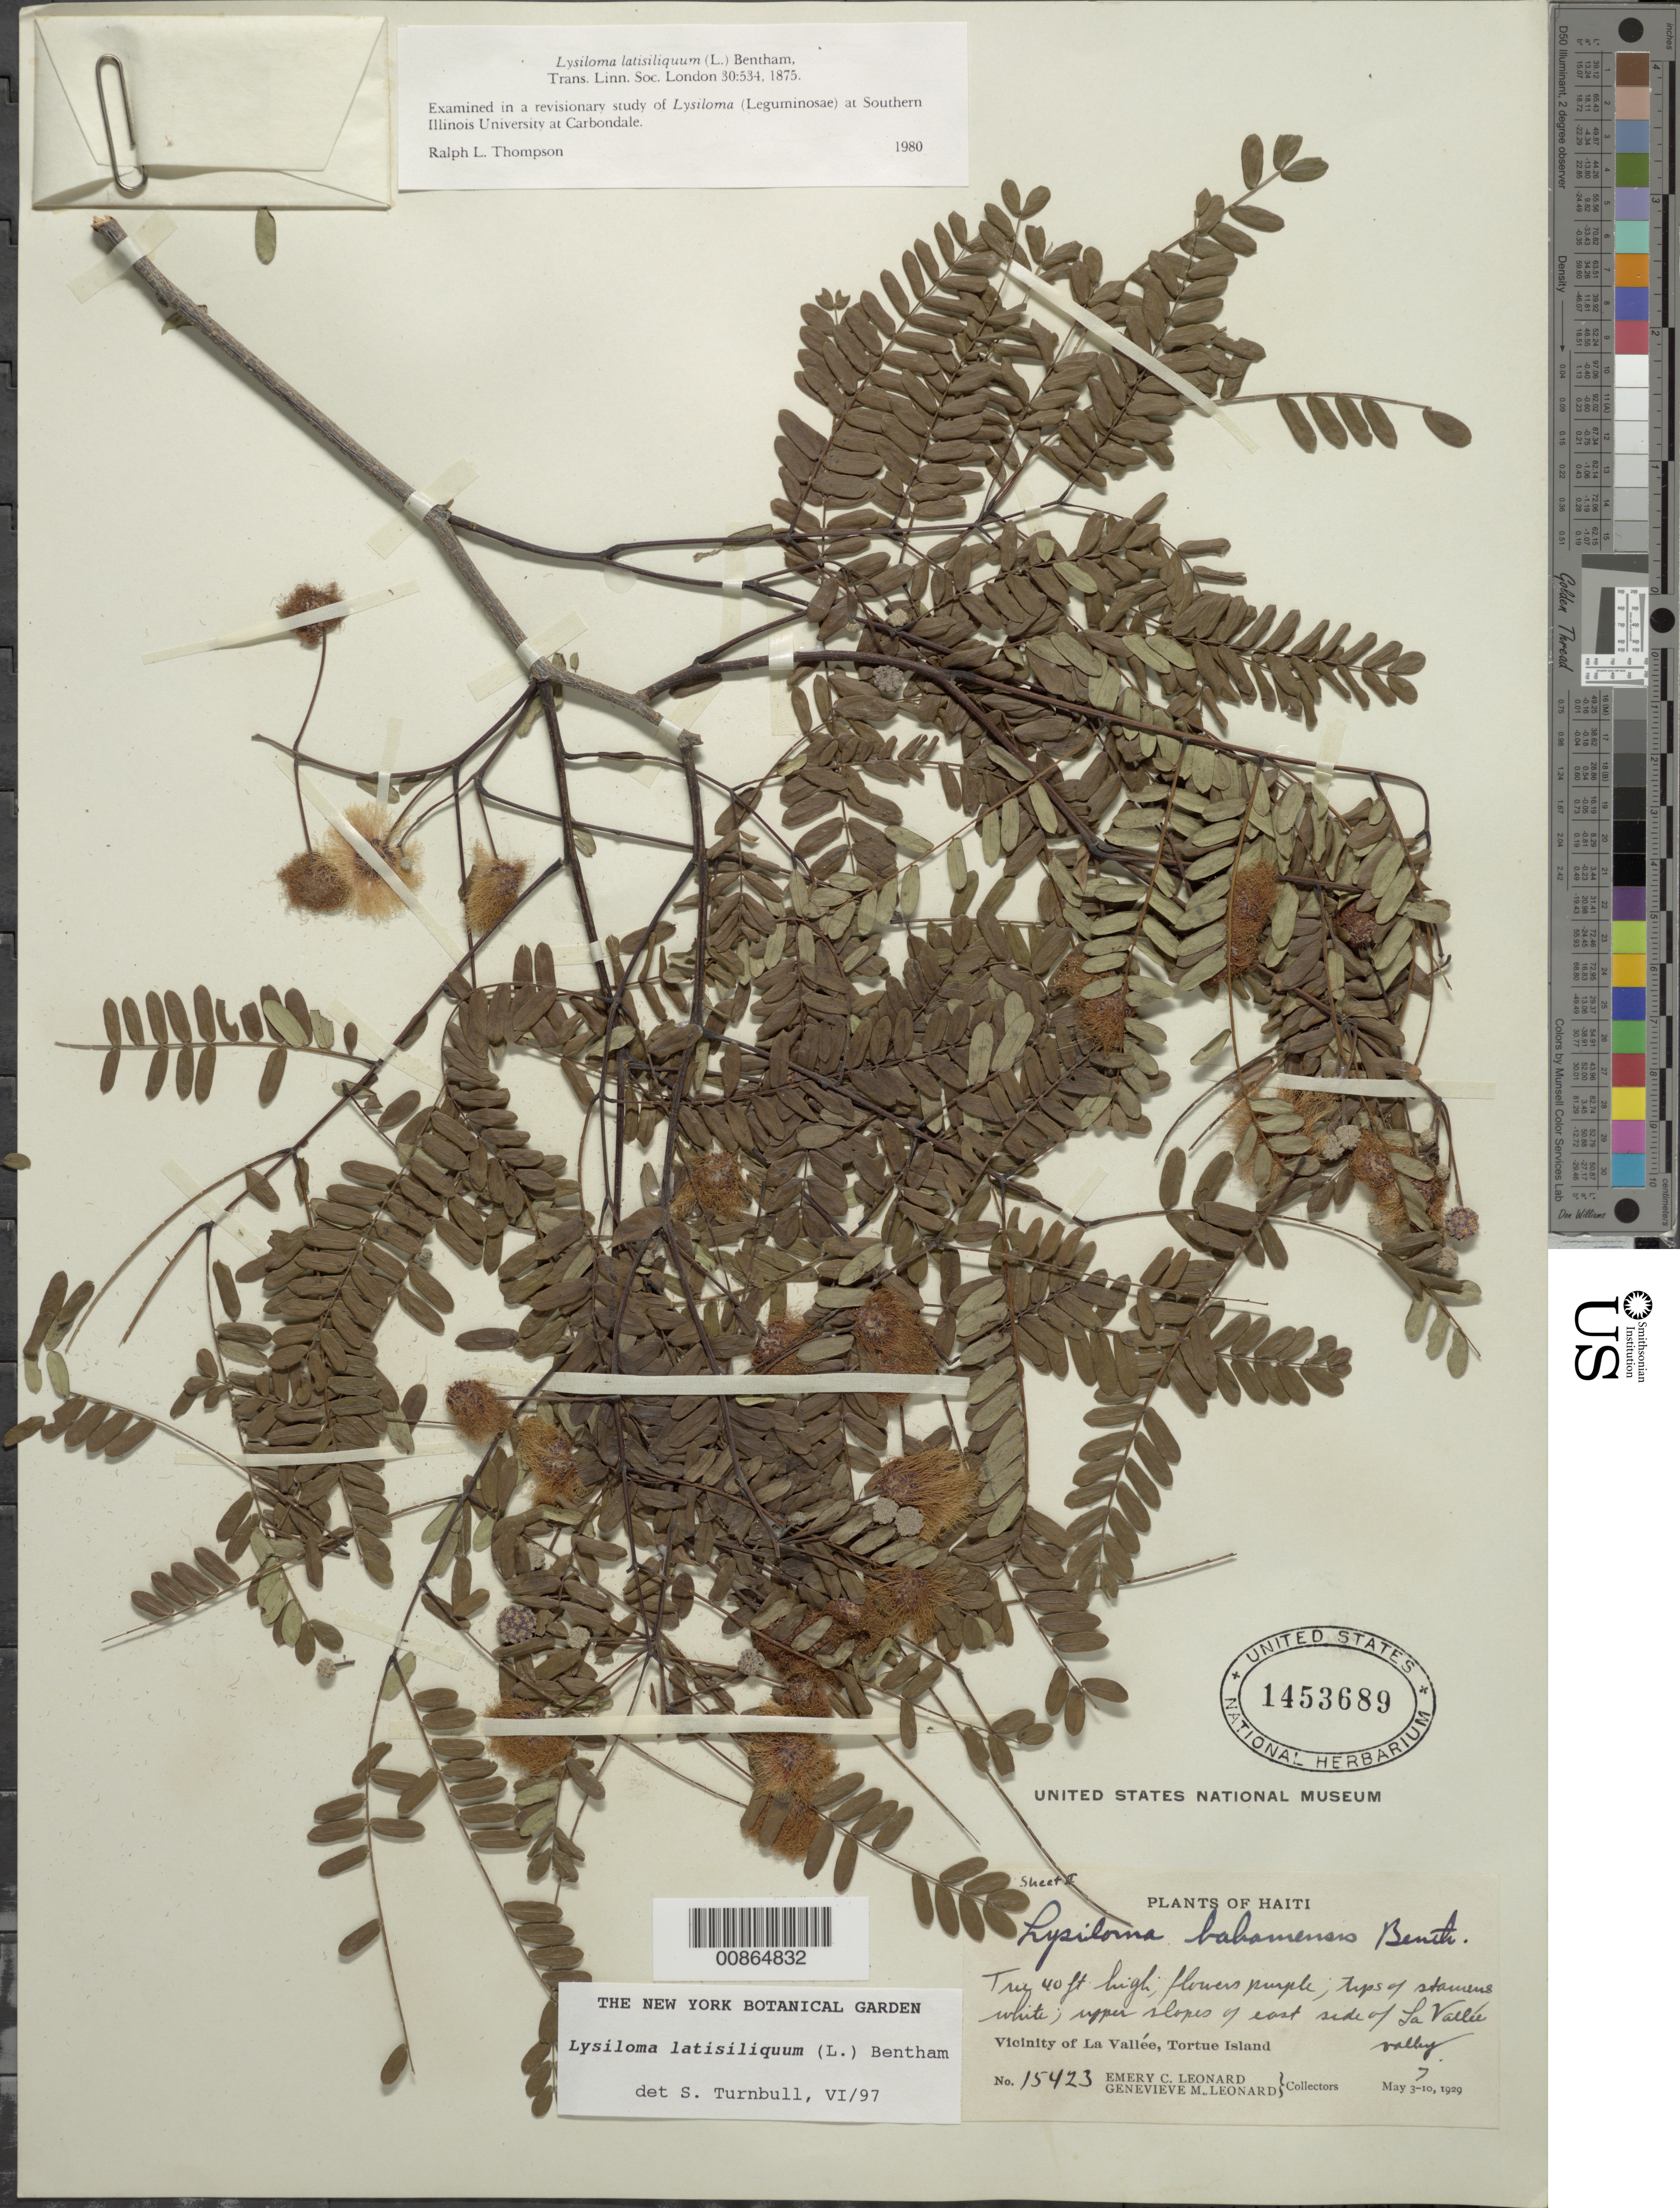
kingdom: Plantae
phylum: Tracheophyta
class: Magnoliopsida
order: Fabales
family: Fabaceae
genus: Lysiloma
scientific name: Lysiloma latisiliquum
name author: (L.) Benth.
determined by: Turnbull, S.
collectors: E. C. Leonard & G. M. Leonard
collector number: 15423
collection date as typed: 07 May 1929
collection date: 1929-05-07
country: Haiti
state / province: Nord-Óuest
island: Île de la Tortue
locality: Vicinity of La Vallée, Tortue Island. Upper slopes on east side of La Vallée valley.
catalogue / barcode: US 1453689